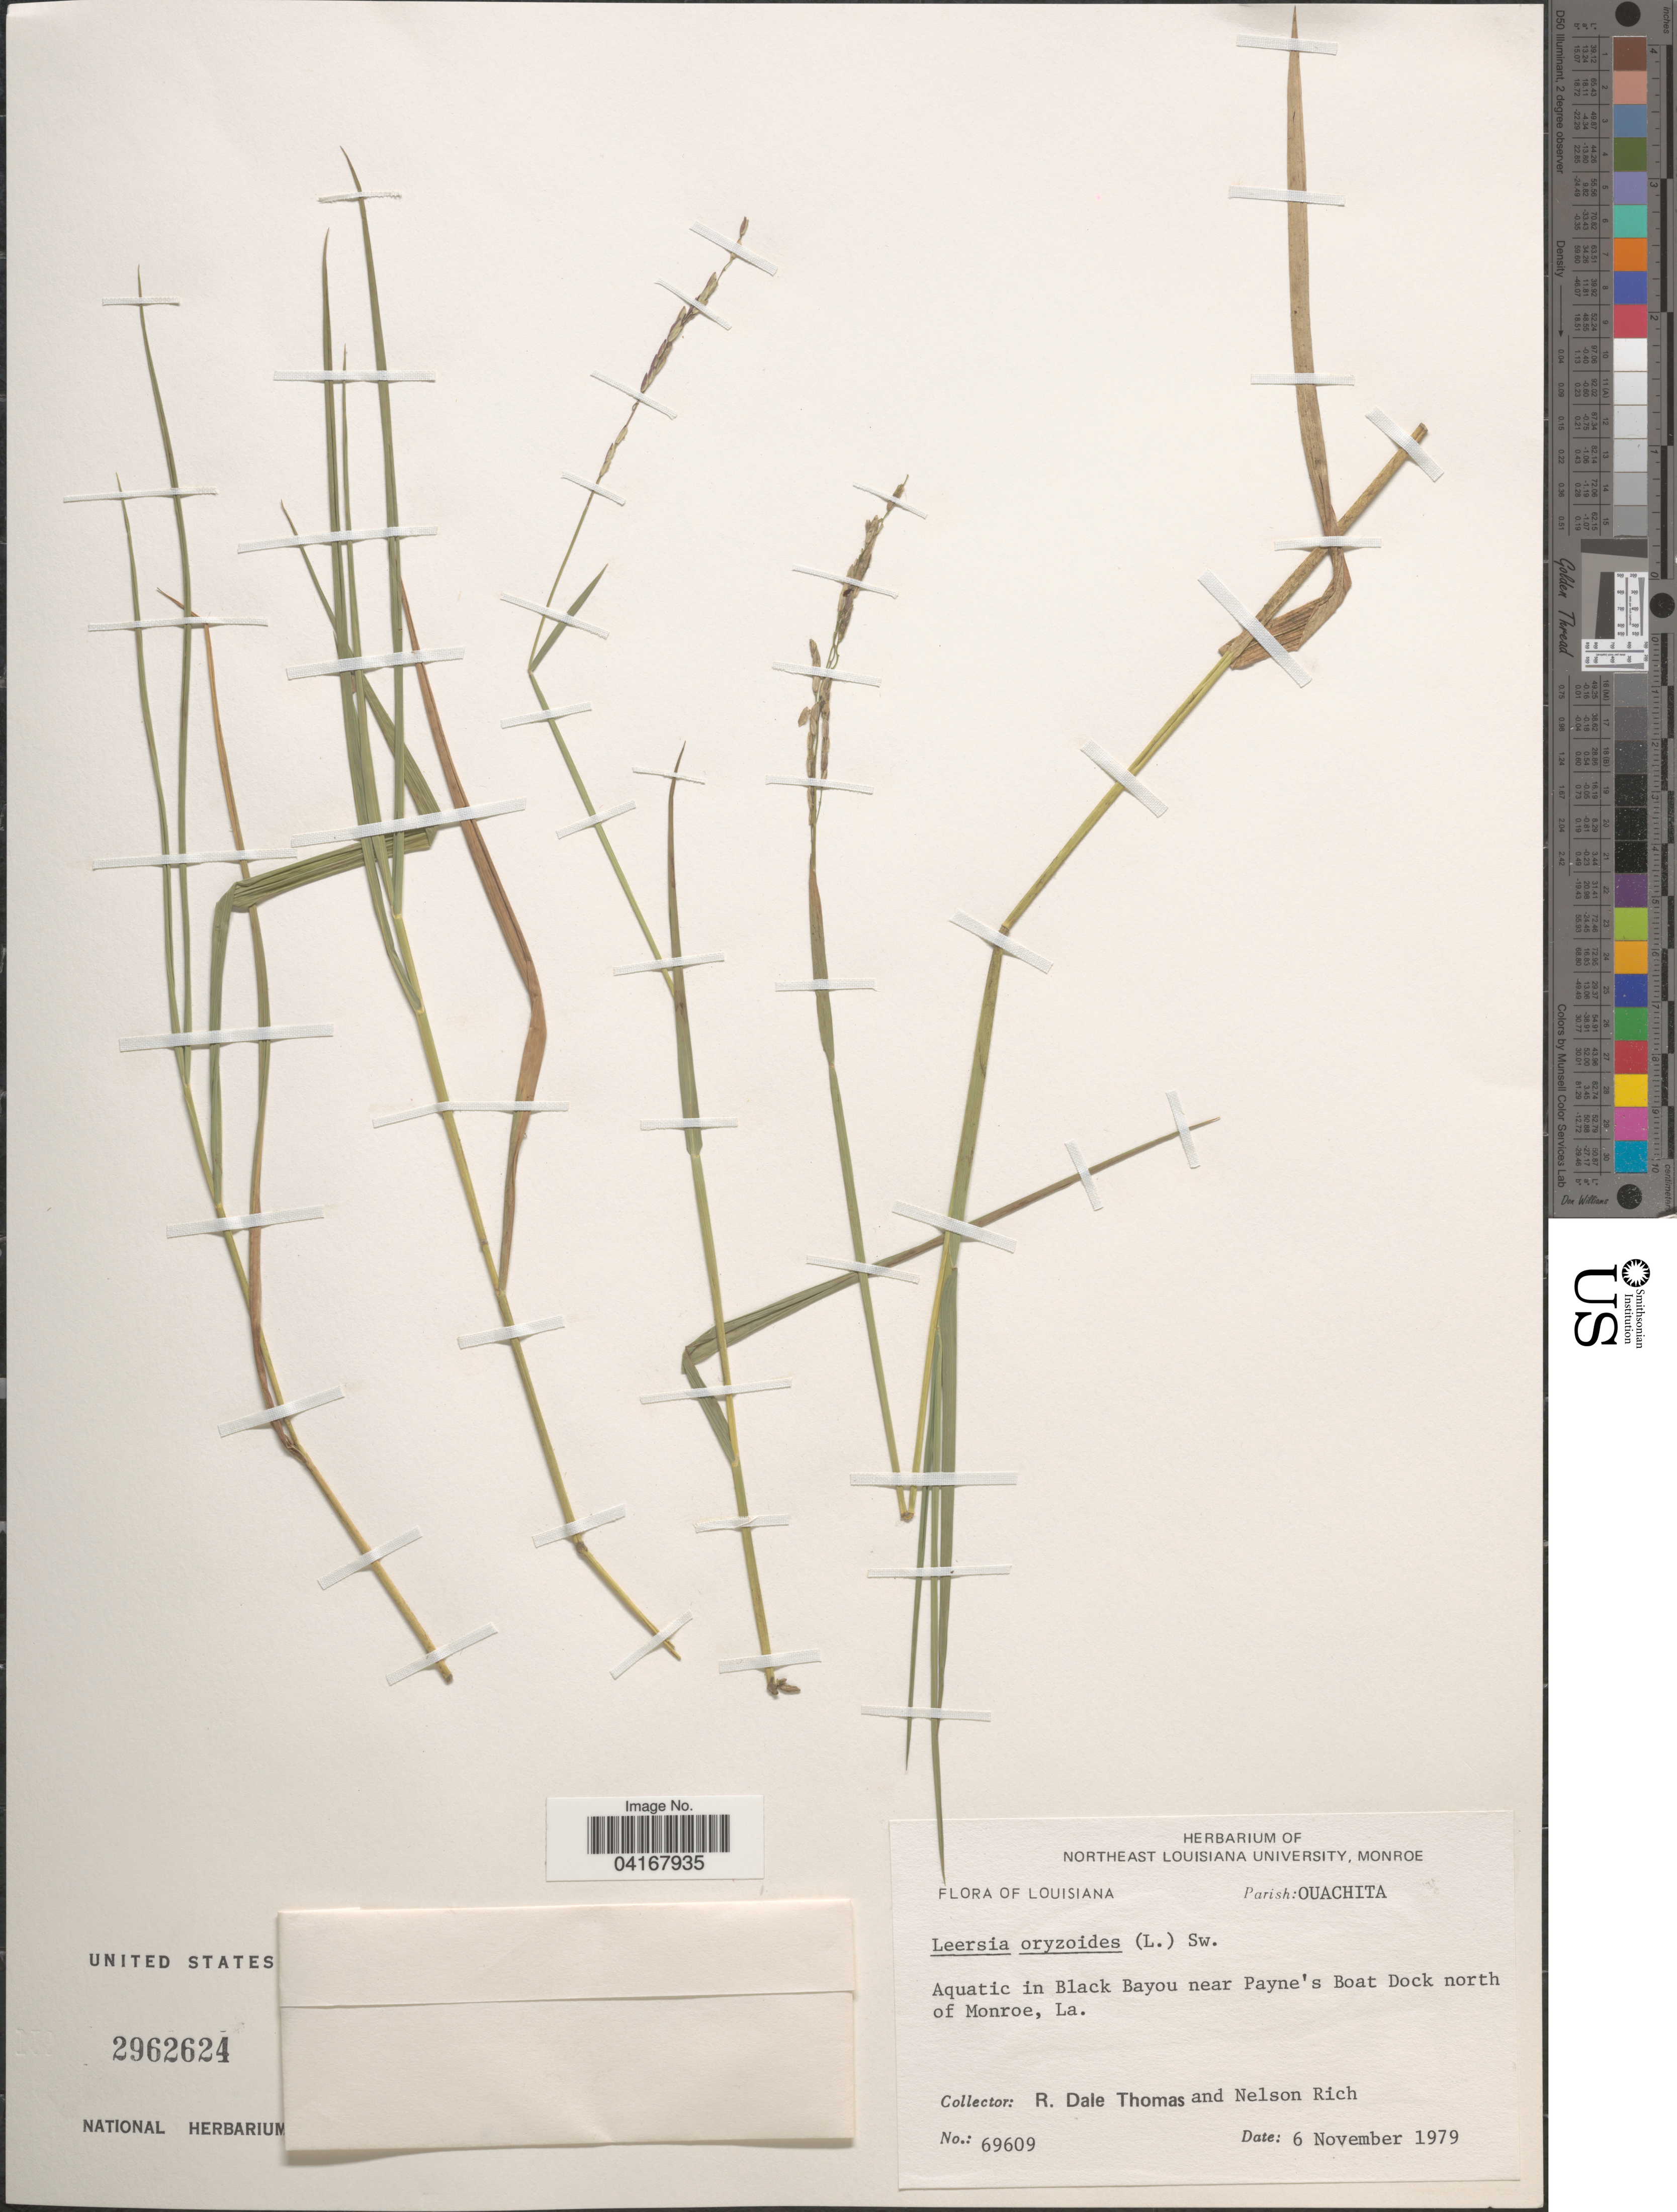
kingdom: Plantae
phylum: Tracheophyta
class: Liliopsida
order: Poales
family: Poaceae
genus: Leersia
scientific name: Leersia oryzoides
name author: (L.) Sw.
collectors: R. Thomas & N. Rich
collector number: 69609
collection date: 1979-11-06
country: United States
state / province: Louisiana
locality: Parish: Ouachita. Aquatic in Black Bayou near Payne's Boat Duck north of Monroe.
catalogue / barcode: US 2962624